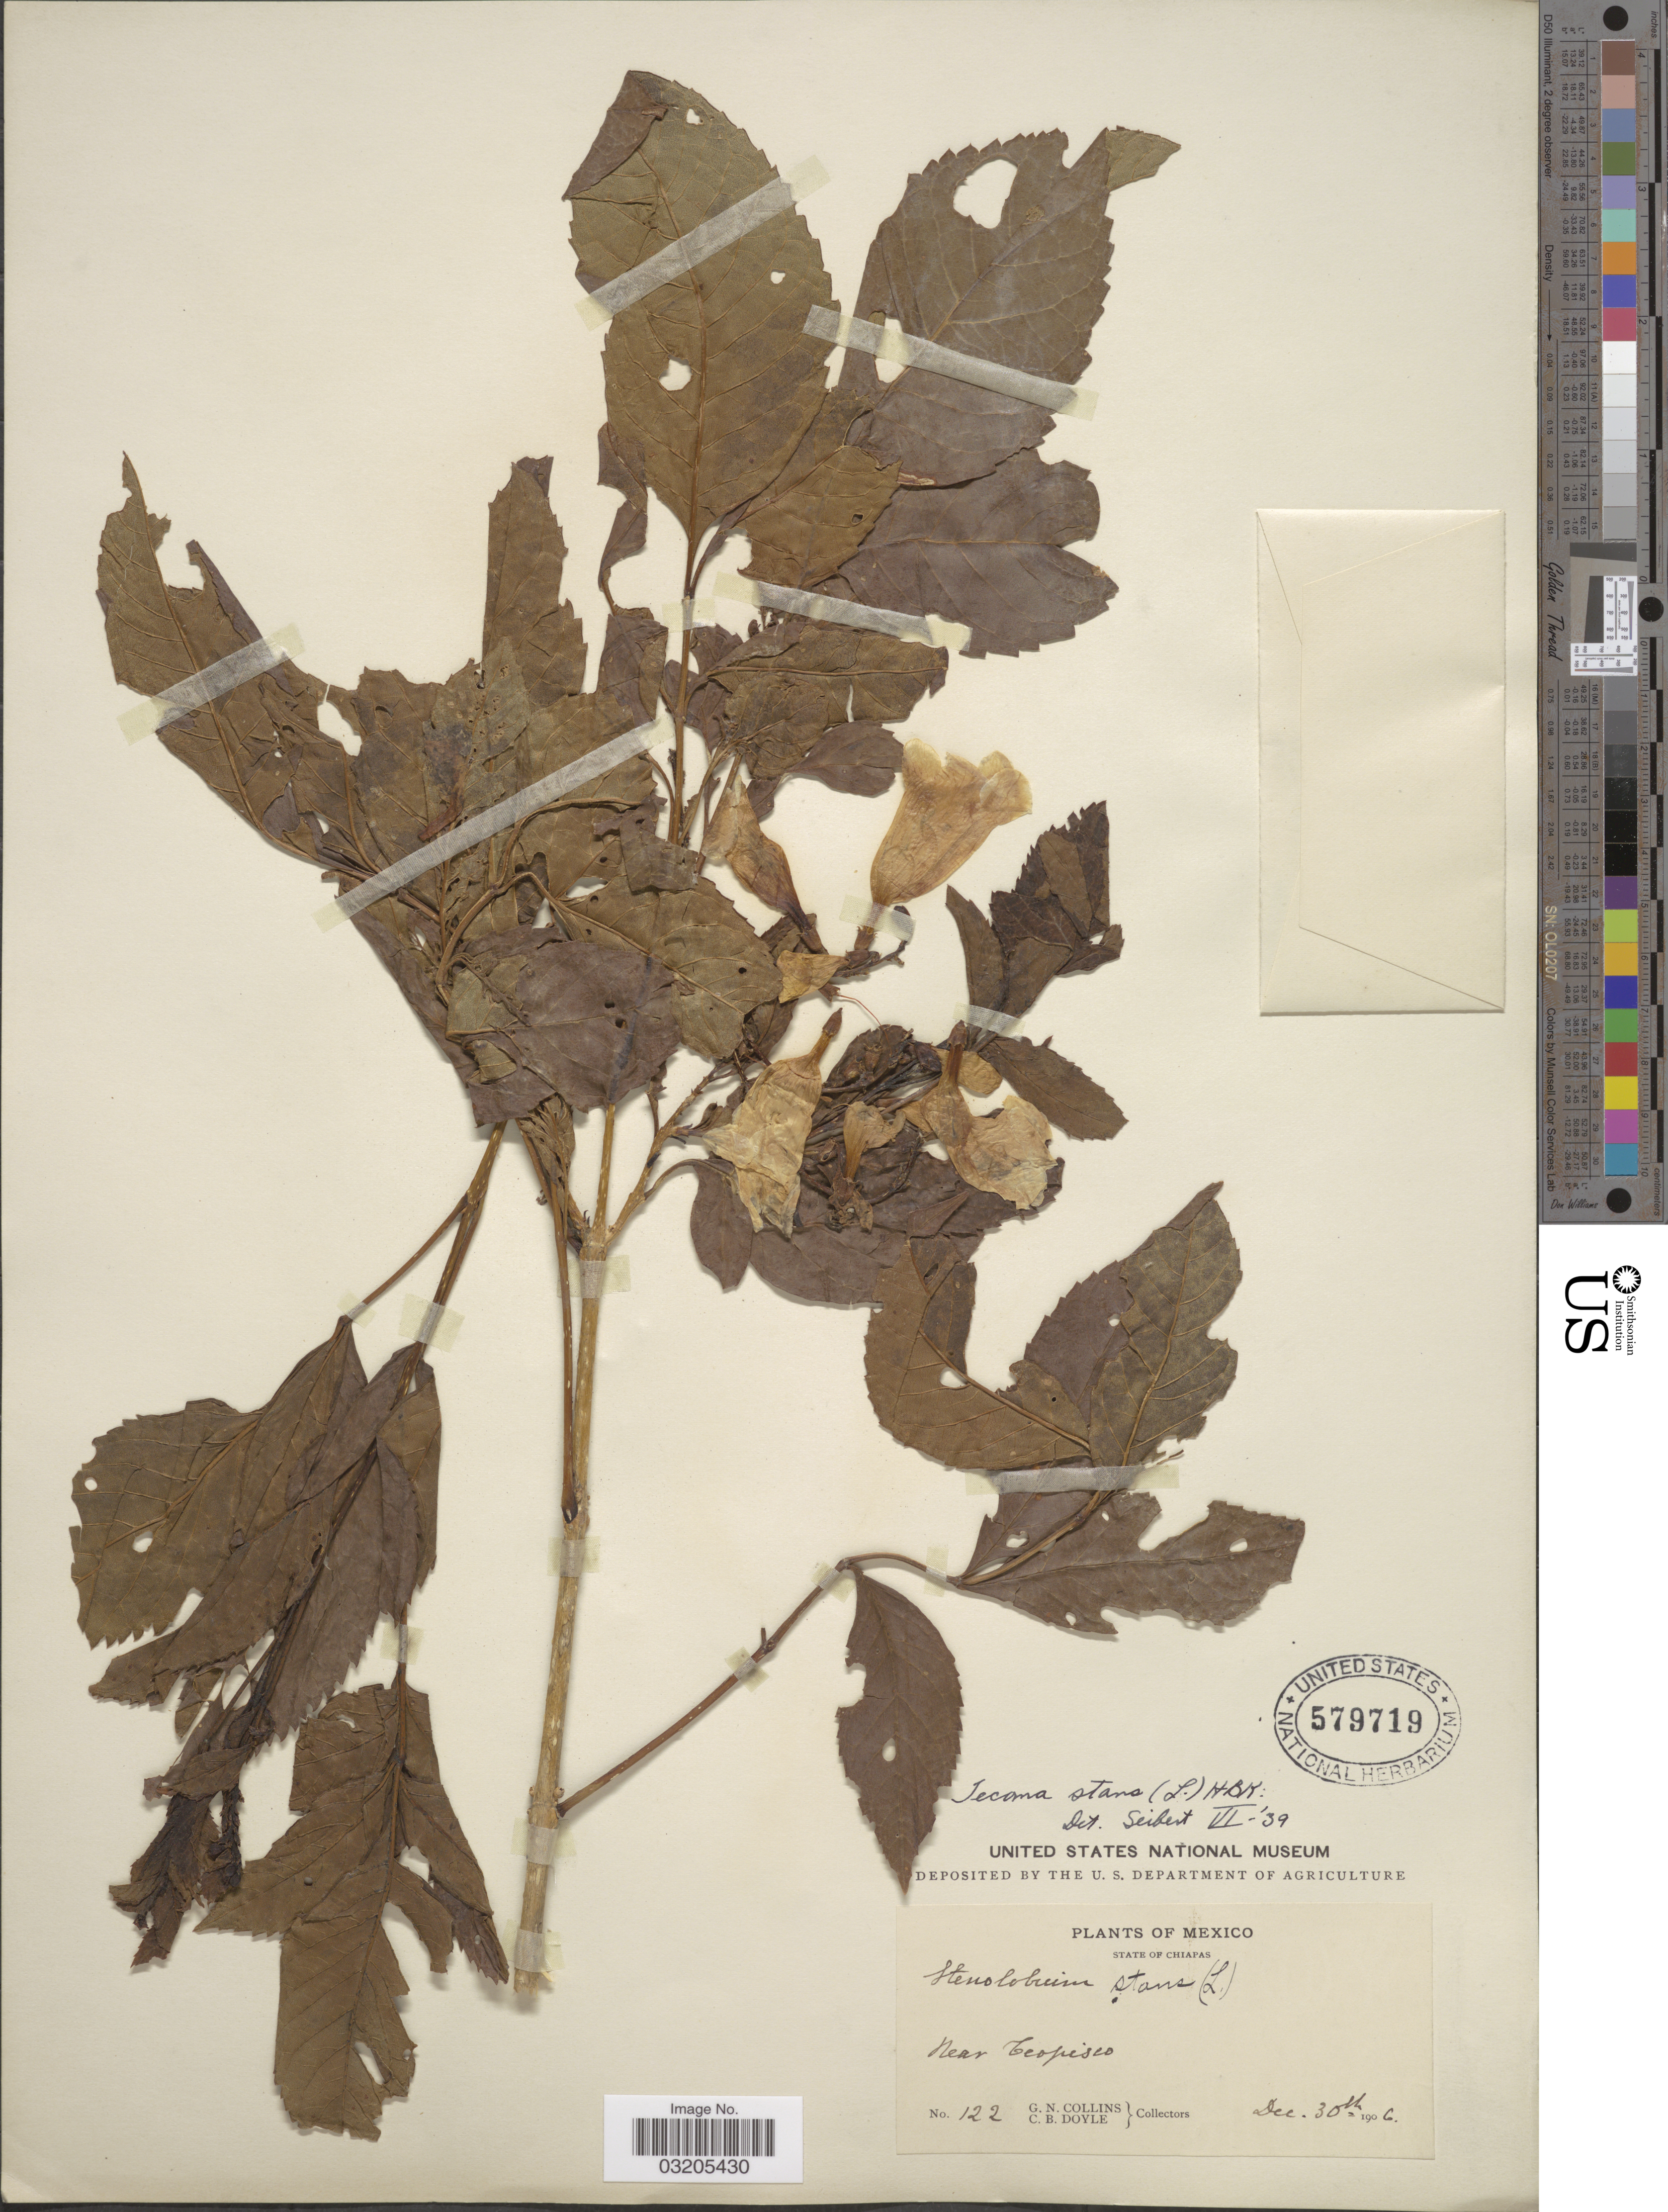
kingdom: Plantae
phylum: Tracheophyta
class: Magnoliopsida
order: Lamiales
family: Bignoniaceae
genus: Tecoma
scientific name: Tecoma stans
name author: (L.) Juss. ex Kunth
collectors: G. Collins & C. Doyle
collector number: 122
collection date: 1906-12-30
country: Mexico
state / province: Chiapas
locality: Near Teopisco.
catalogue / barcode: US 579719